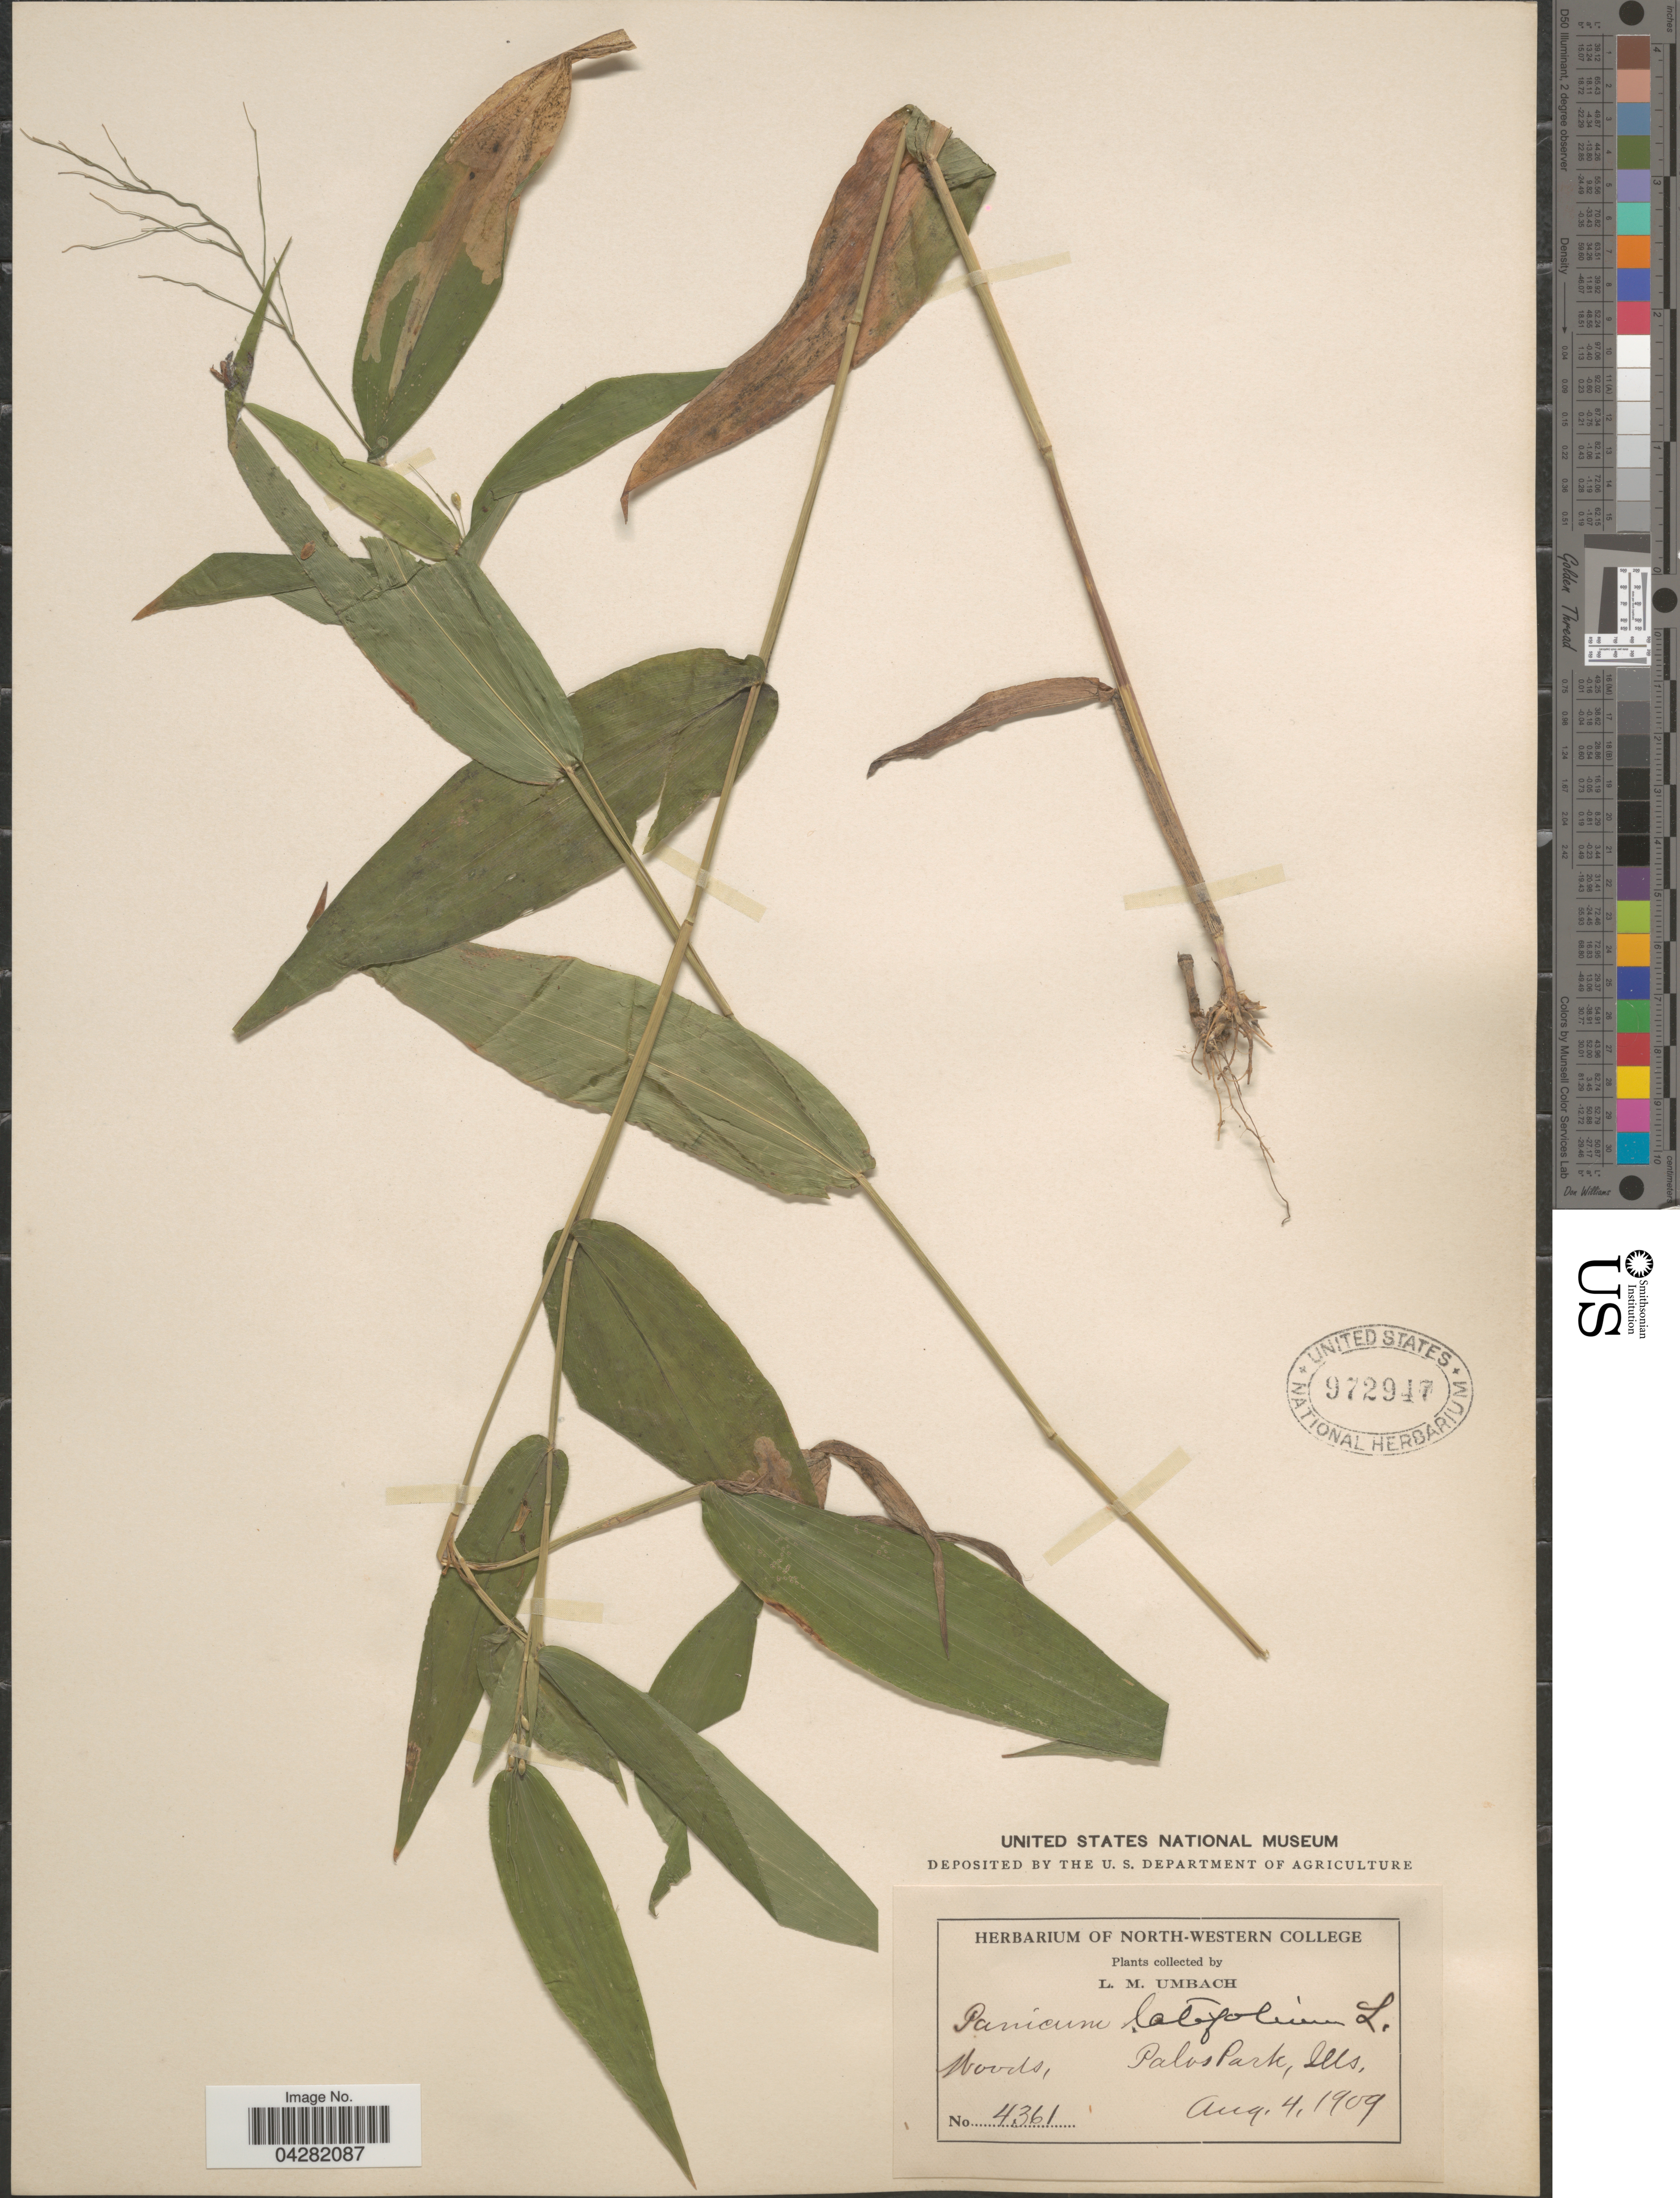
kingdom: Plantae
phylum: Tracheophyta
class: Liliopsida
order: Poales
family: Poaceae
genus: Dichanthelium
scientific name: Dichanthelium latifolium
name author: (L.) Harvill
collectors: L. M. Umbach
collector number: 4361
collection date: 1909-08-04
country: United States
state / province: Illinois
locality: Woods, Palos Park.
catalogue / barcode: US 972947